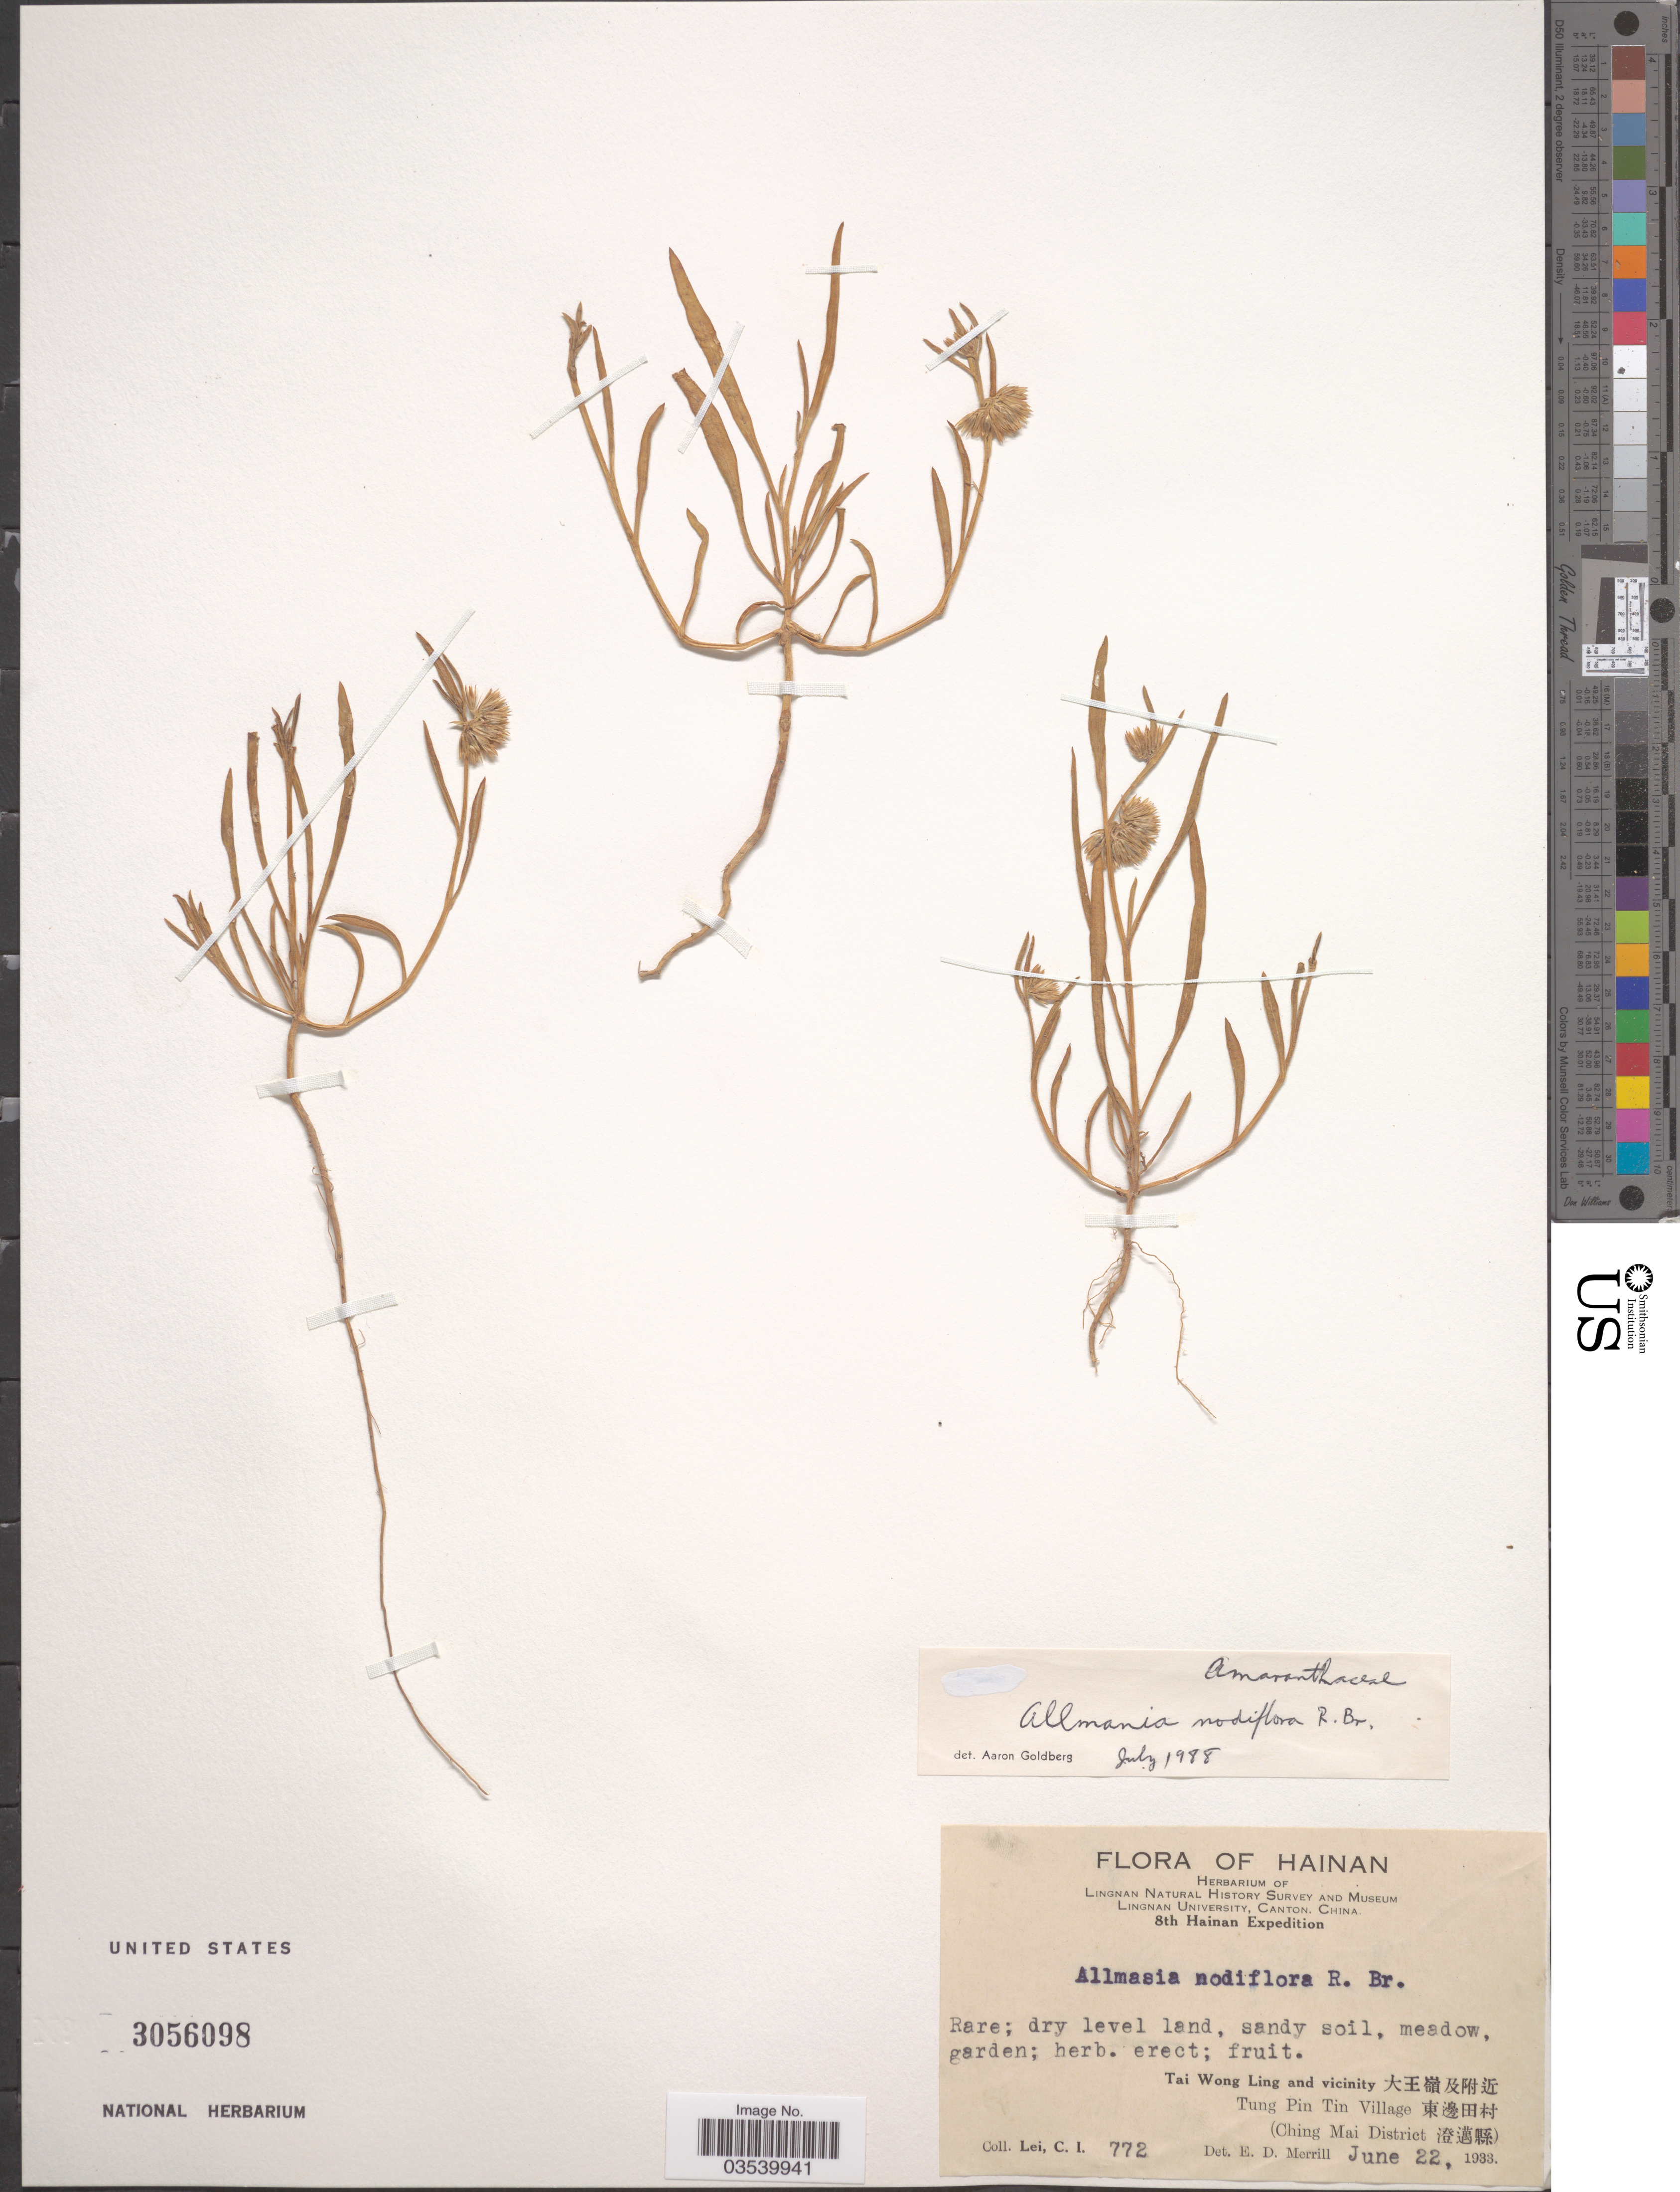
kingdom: Plantae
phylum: Tracheophyta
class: Magnoliopsida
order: Caryophyllales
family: Amaranthaceae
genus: Allmania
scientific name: Allmania nodiflora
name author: (L.) R. Br. ex Wight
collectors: C. I. Lei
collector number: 772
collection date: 1933-06-22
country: China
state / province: Hainan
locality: Tai Wong Ling and vicinity. Tung Pin Tin Village. (Ching Mai District.)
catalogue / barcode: US 3056098